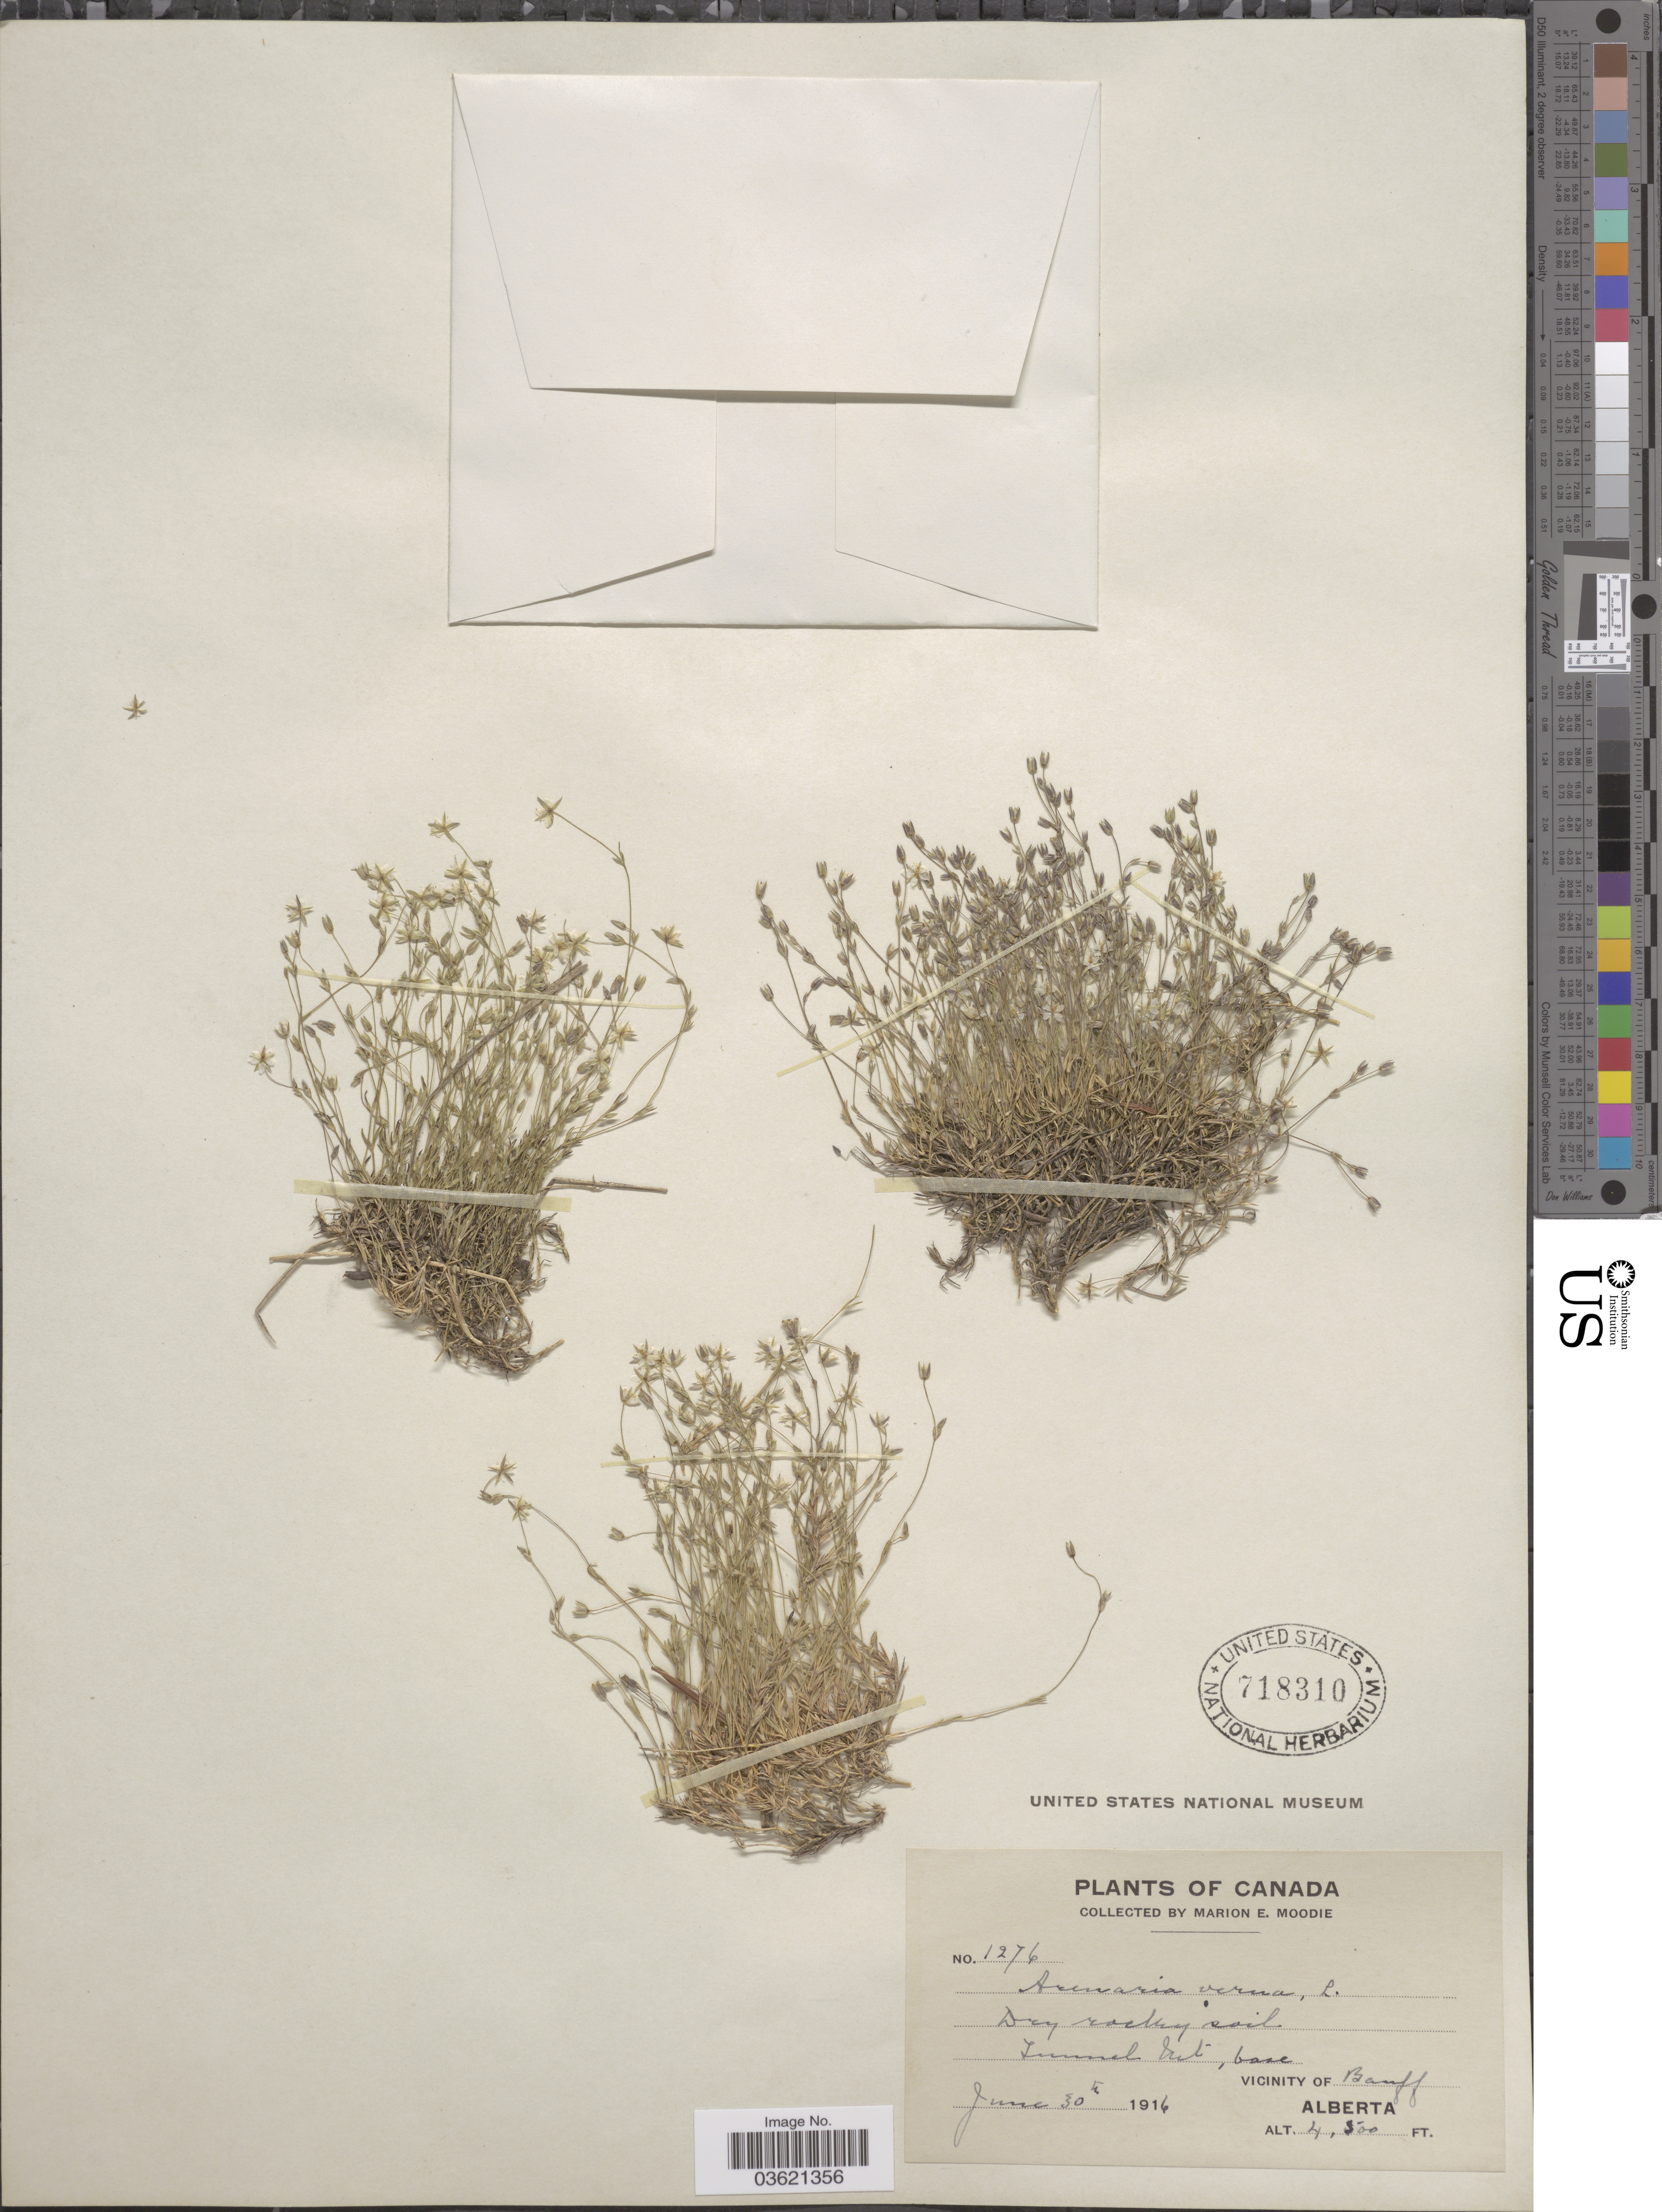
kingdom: Plantae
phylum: Tracheophyta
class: Magnoliopsida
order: Caryophyllales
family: Caryophyllaceae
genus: Arenaria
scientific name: Arenaria verna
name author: L.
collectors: M. E. Moodie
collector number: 1276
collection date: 1916-06-30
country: Canada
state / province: Alberta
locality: Tunnel Mt, base Vicinity of Banff.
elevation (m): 1372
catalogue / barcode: US 718310